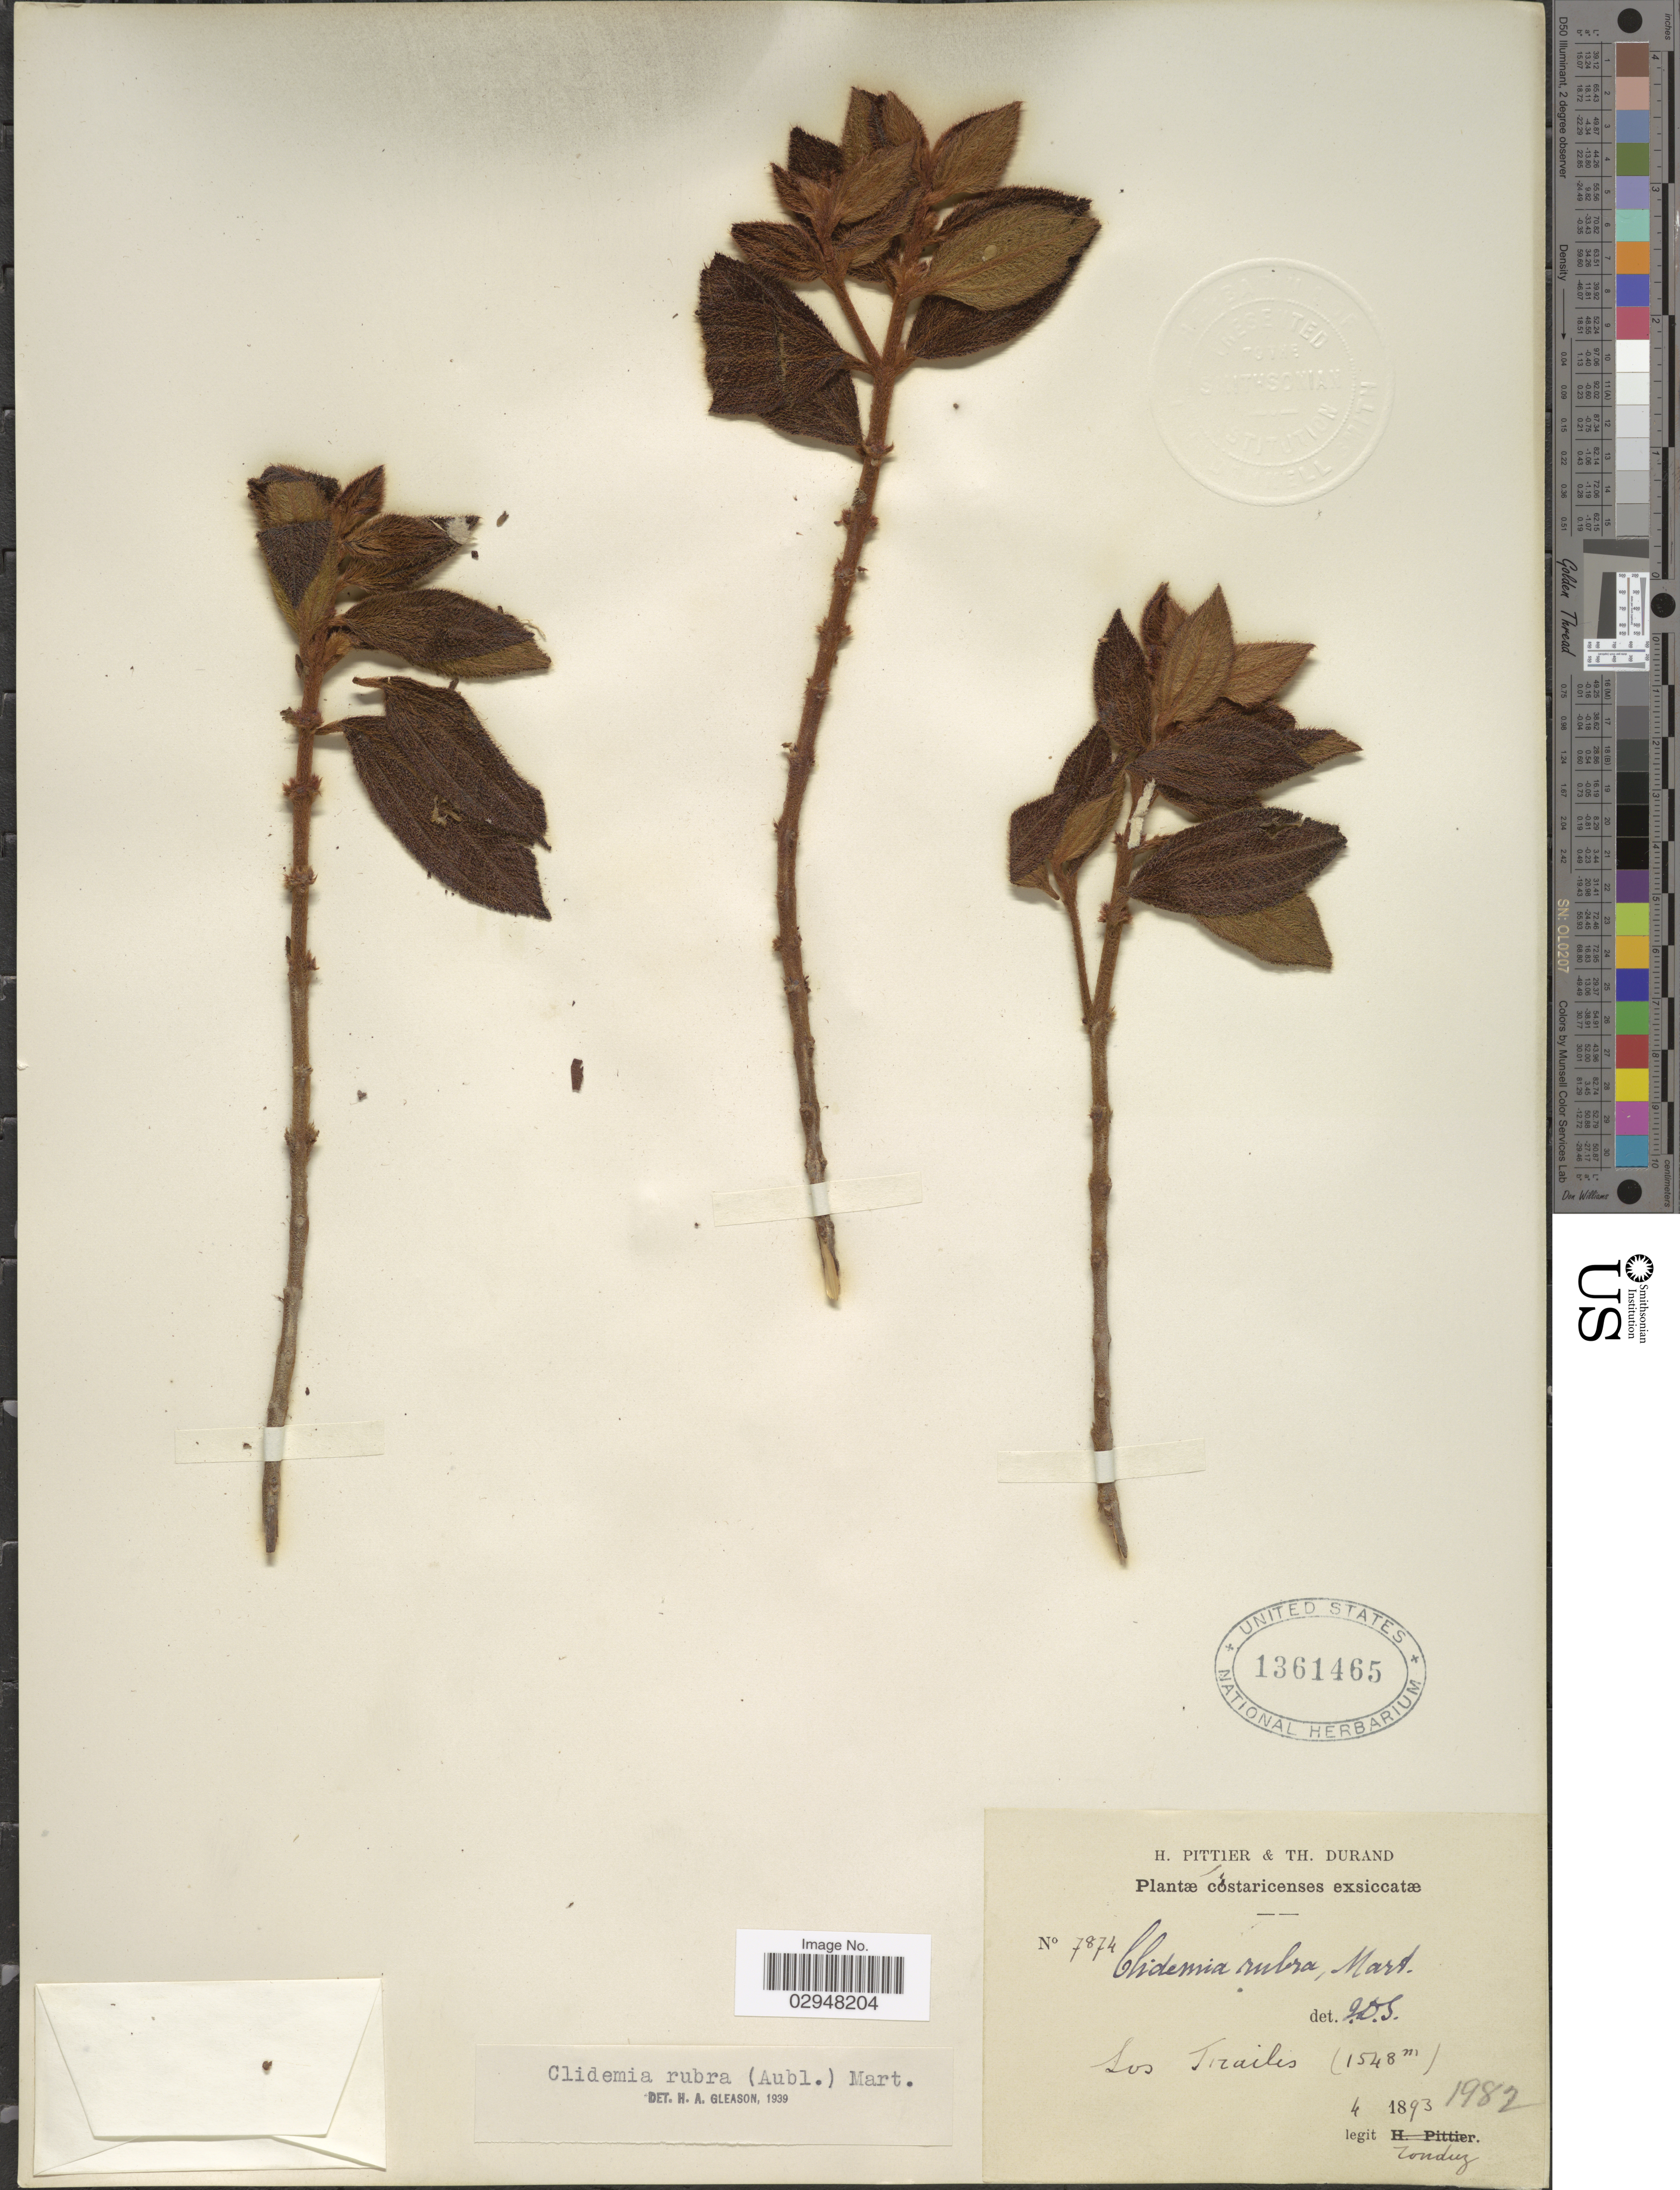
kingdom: Plantae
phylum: Tracheophyta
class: Magnoliopsida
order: Myrtales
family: Melastomataceae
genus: Clidemia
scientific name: Clidemia rubra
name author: (Aubl.) Mart.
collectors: Tonduz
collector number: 7874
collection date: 1893-04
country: Costa Rica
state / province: San José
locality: Los Frailes.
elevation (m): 1548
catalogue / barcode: US 1361465